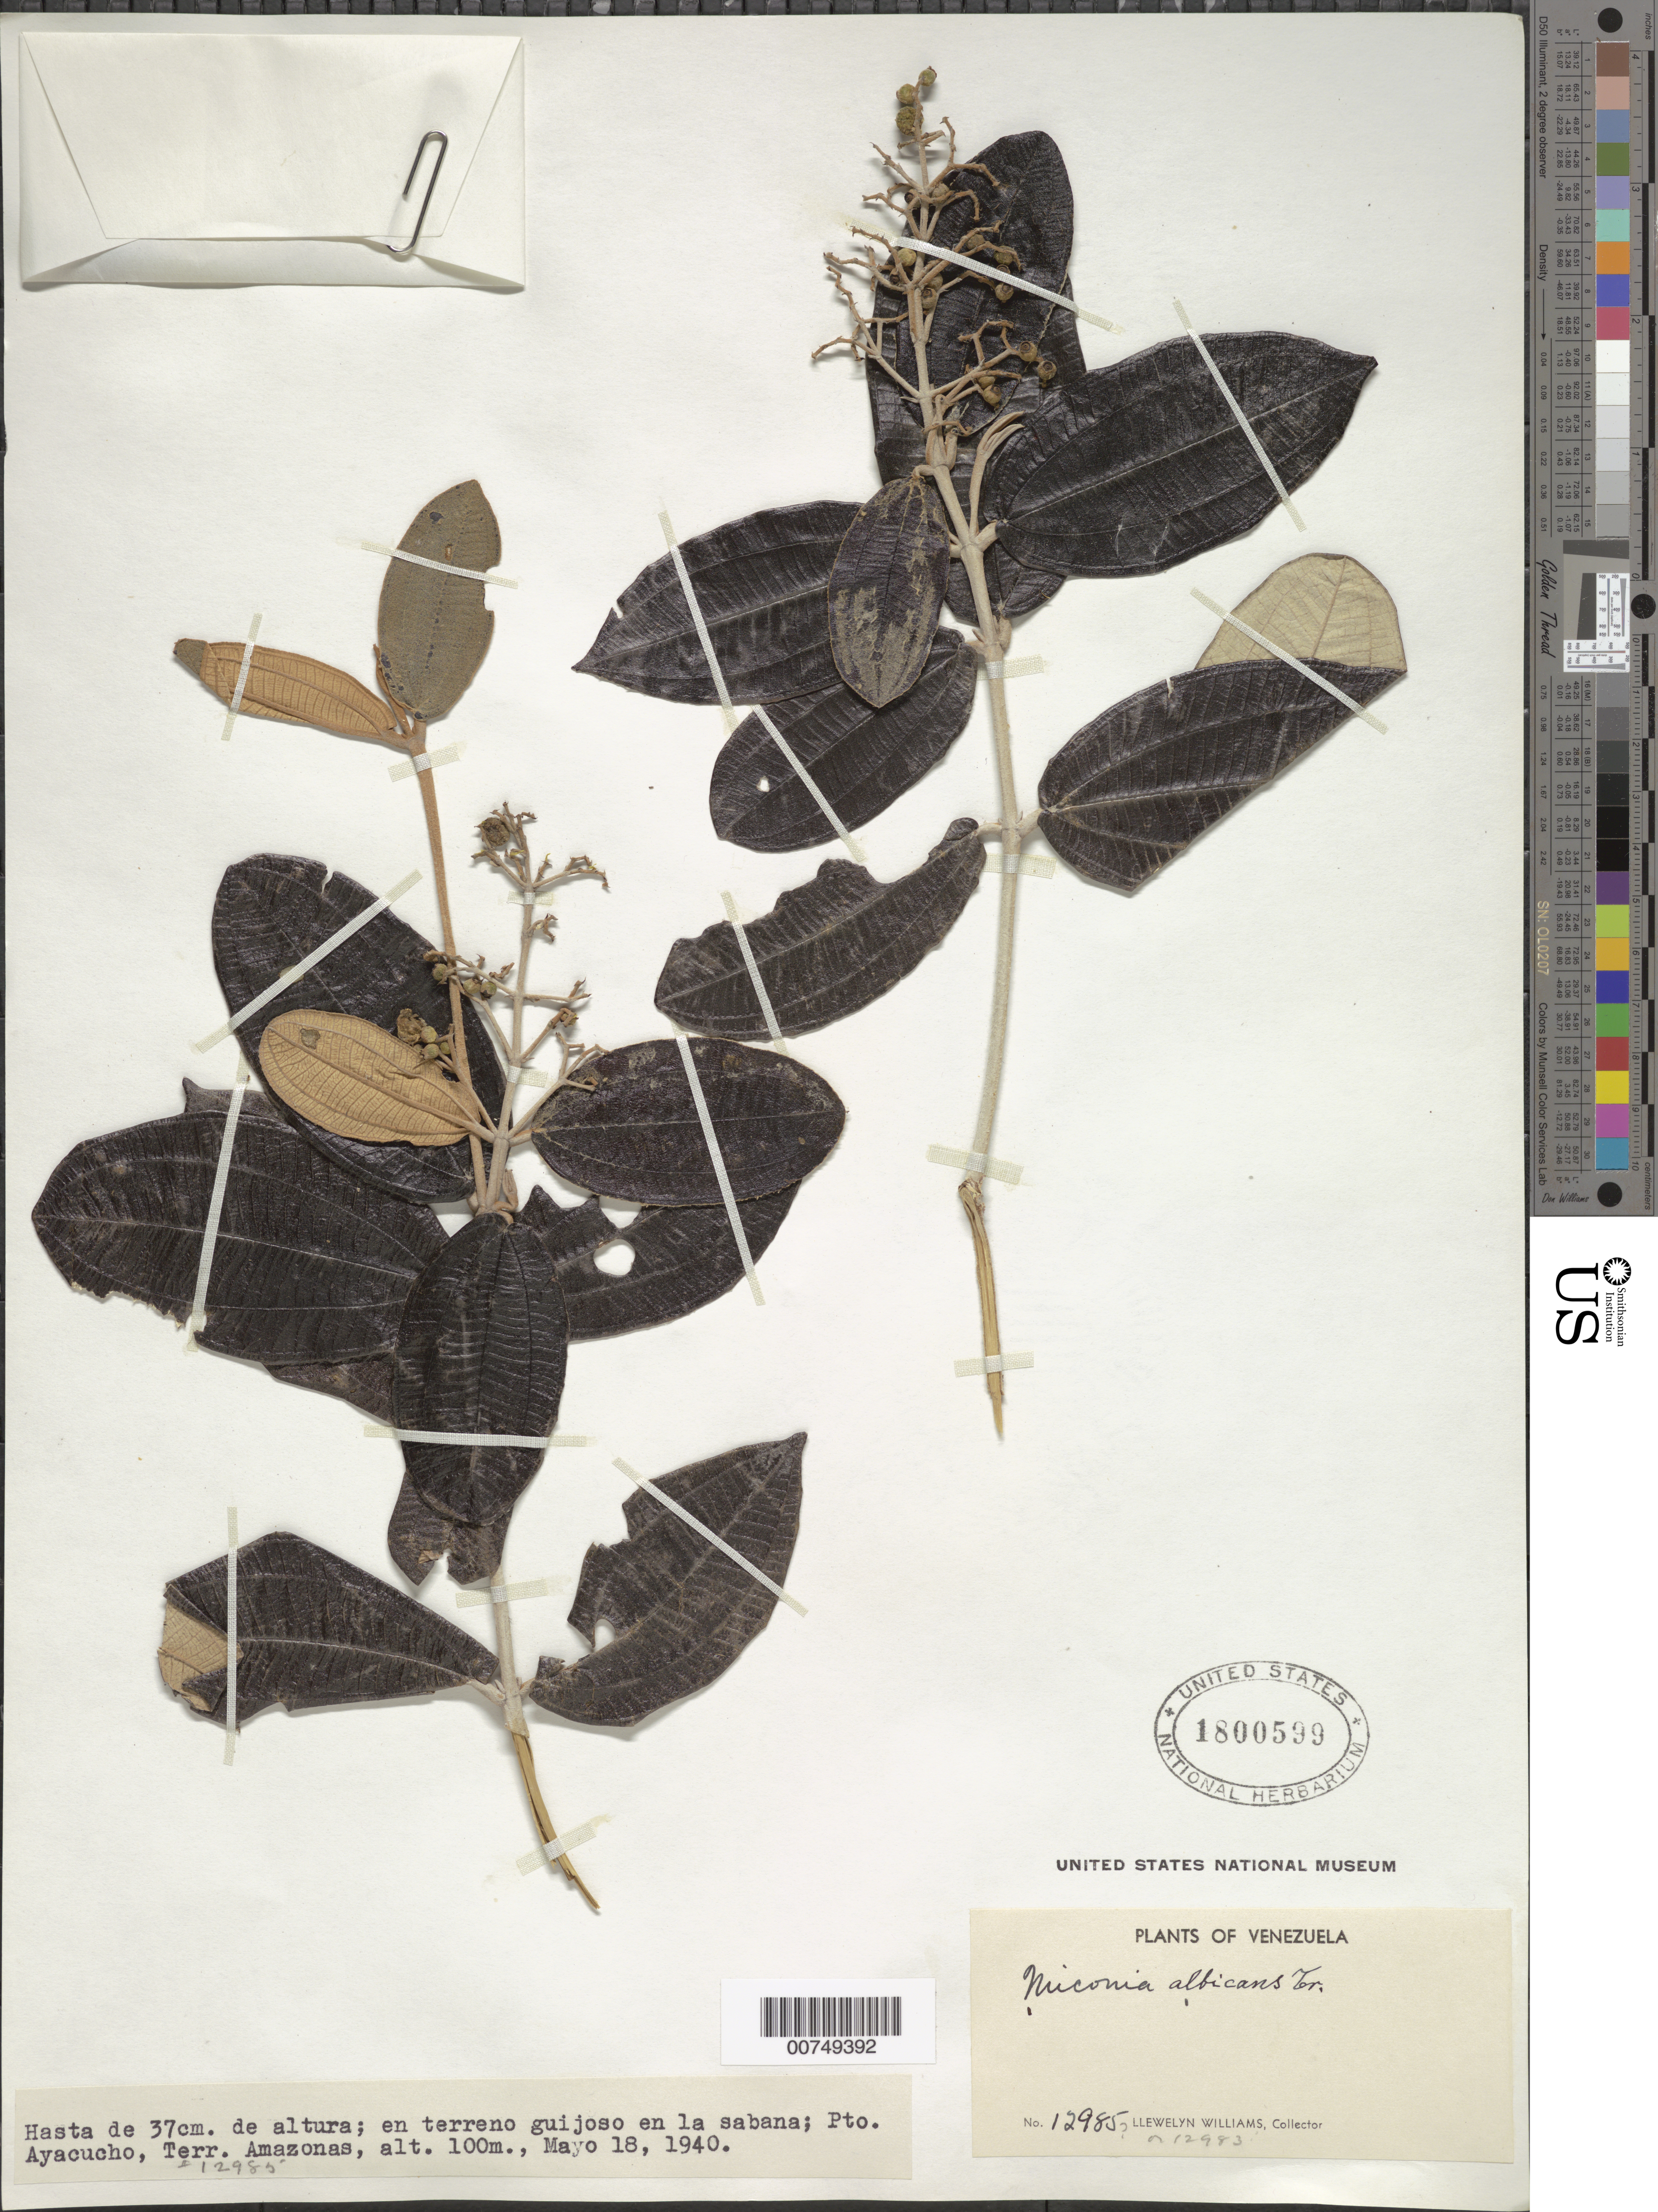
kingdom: Plantae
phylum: Tracheophyta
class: Magnoliopsida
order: Myrtales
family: Melastomataceae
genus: Miconia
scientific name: Miconia albicans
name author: (Sw.) Triana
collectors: Ll. Williams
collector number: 12985 ?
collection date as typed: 18-May-40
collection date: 1940-05-18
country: Venezuela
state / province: Amazonas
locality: Puerto Ayacucho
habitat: Terreno guijoso en la sabana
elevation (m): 100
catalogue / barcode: US 1800599